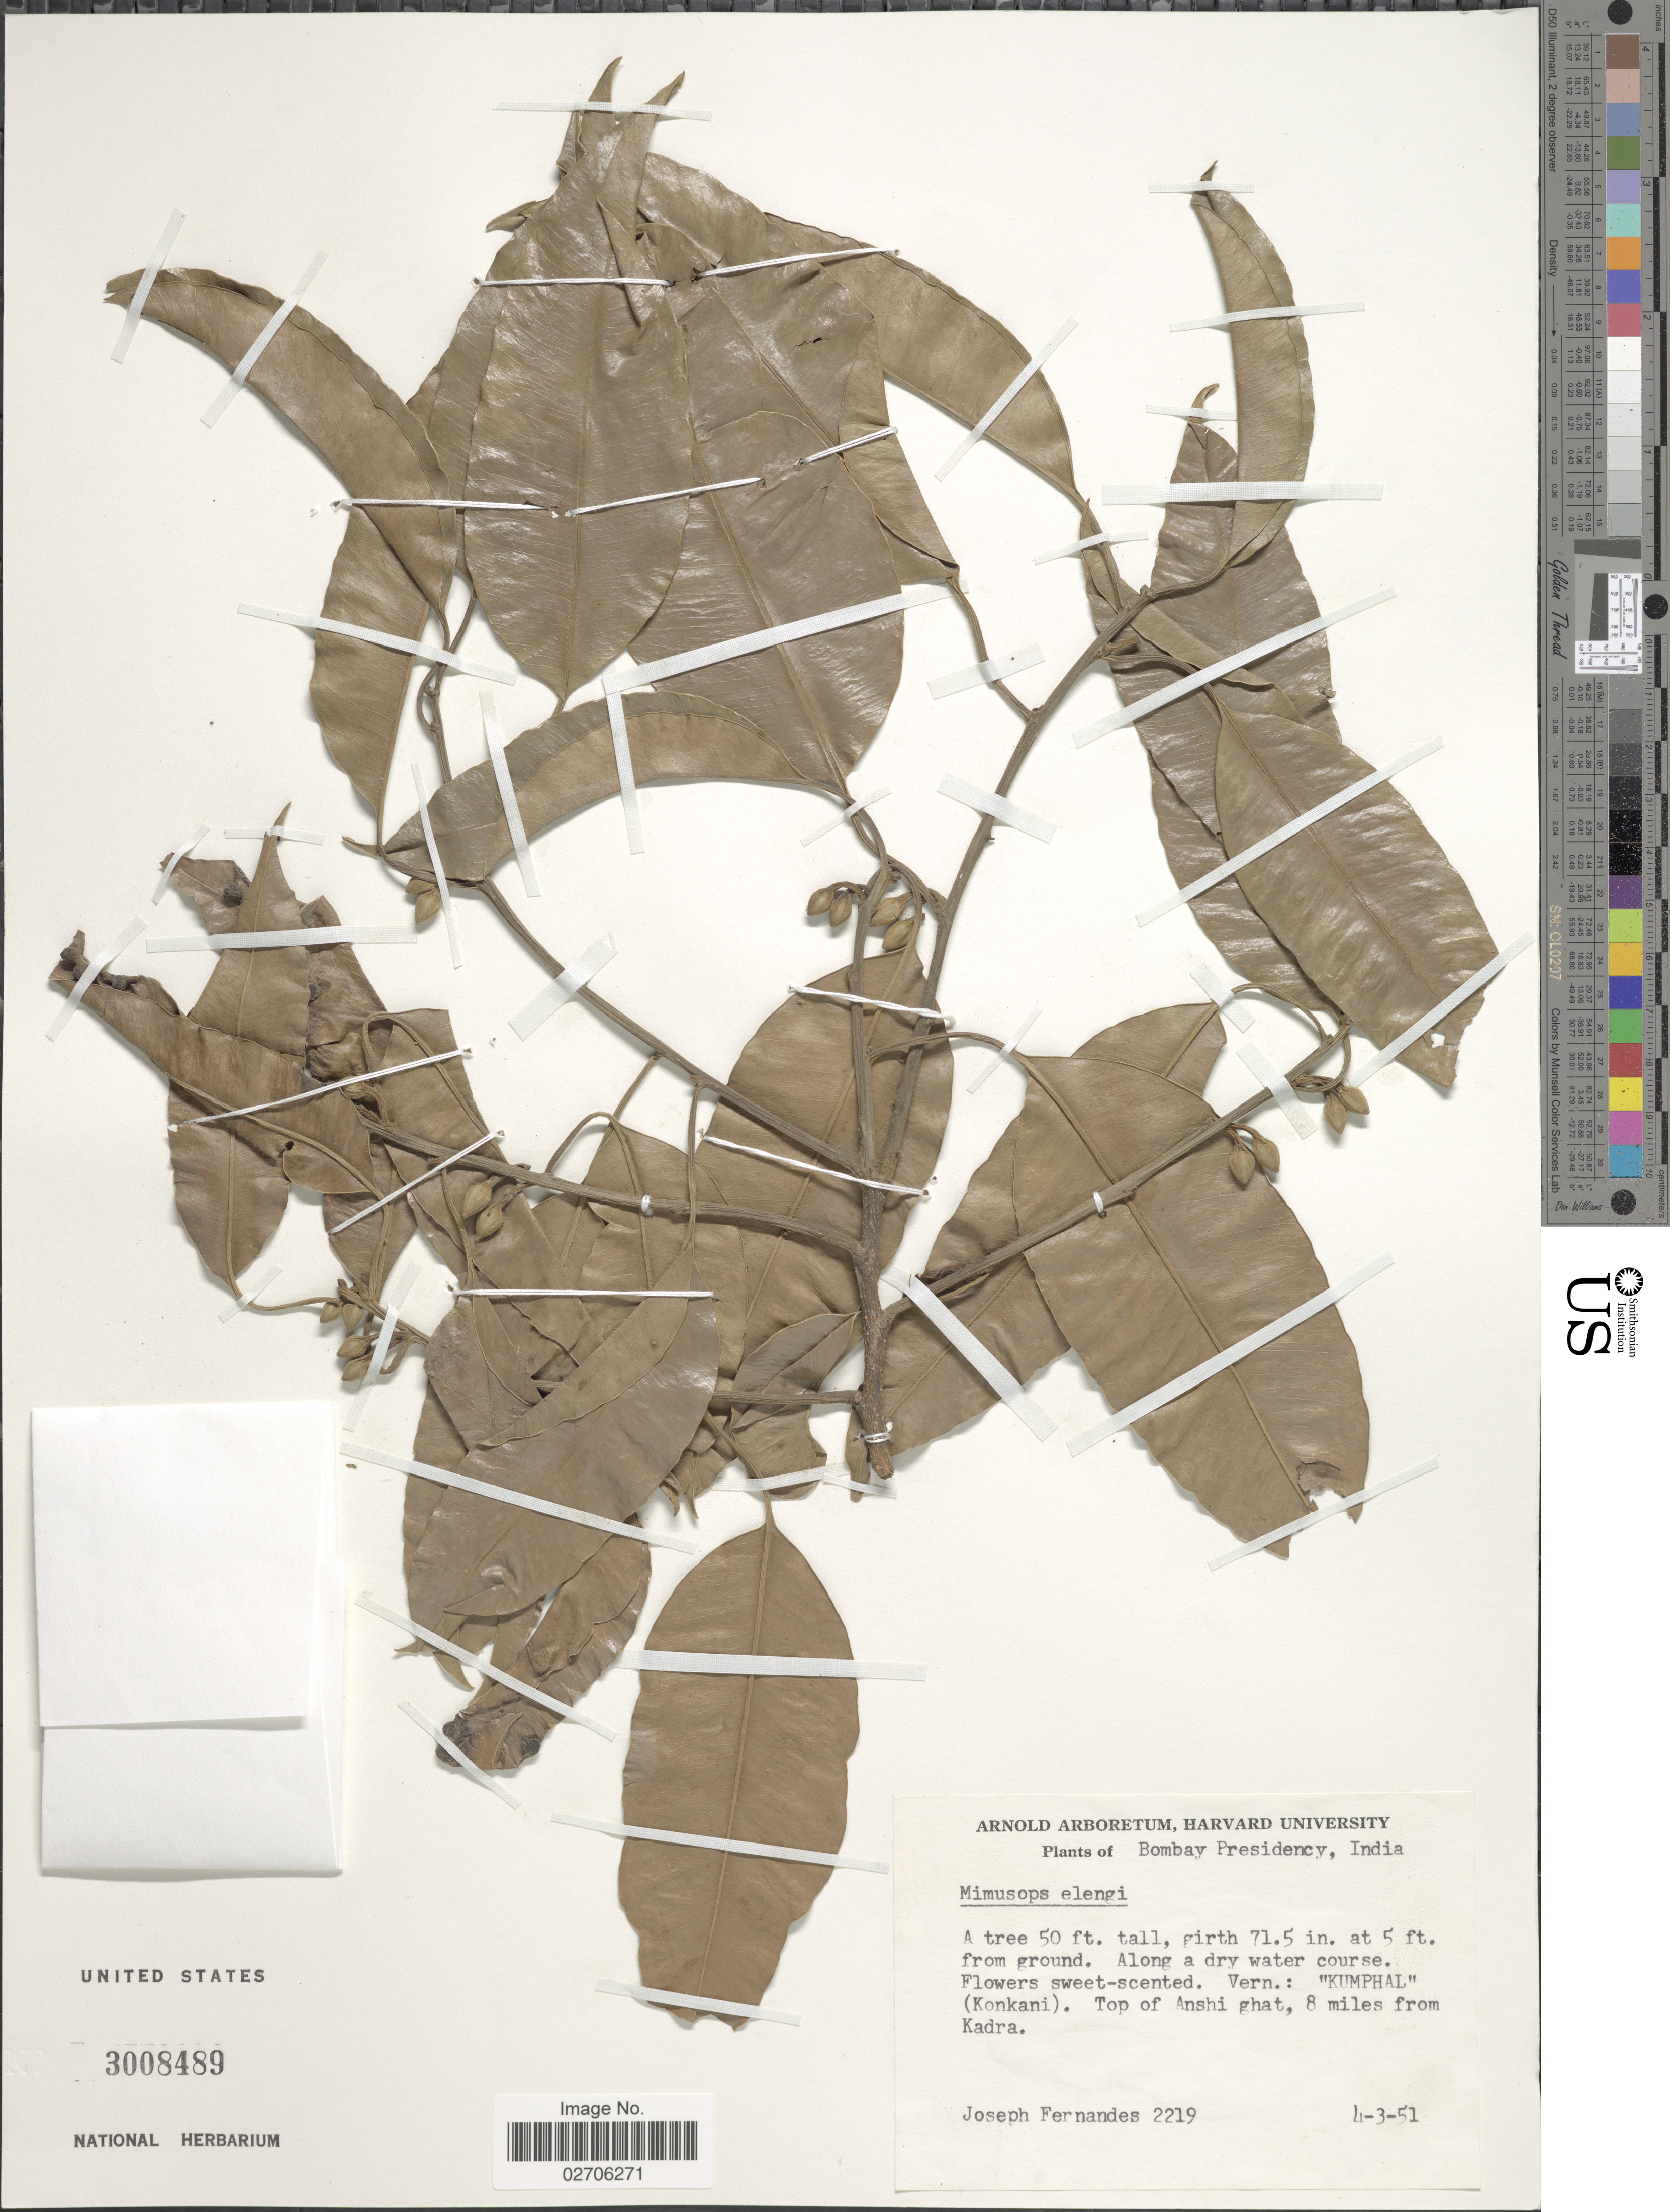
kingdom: Plantae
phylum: Tracheophyta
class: Magnoliopsida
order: Ericales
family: Sapotaceae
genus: Mimusops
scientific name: Mimusops djave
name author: Engl.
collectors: J. Fernandes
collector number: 2219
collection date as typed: Transcribed d/m/y: 4/3/51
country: India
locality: Bombay Presidency. Top of Anshi ghat, 8 miles from Kadra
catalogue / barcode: US 3008489